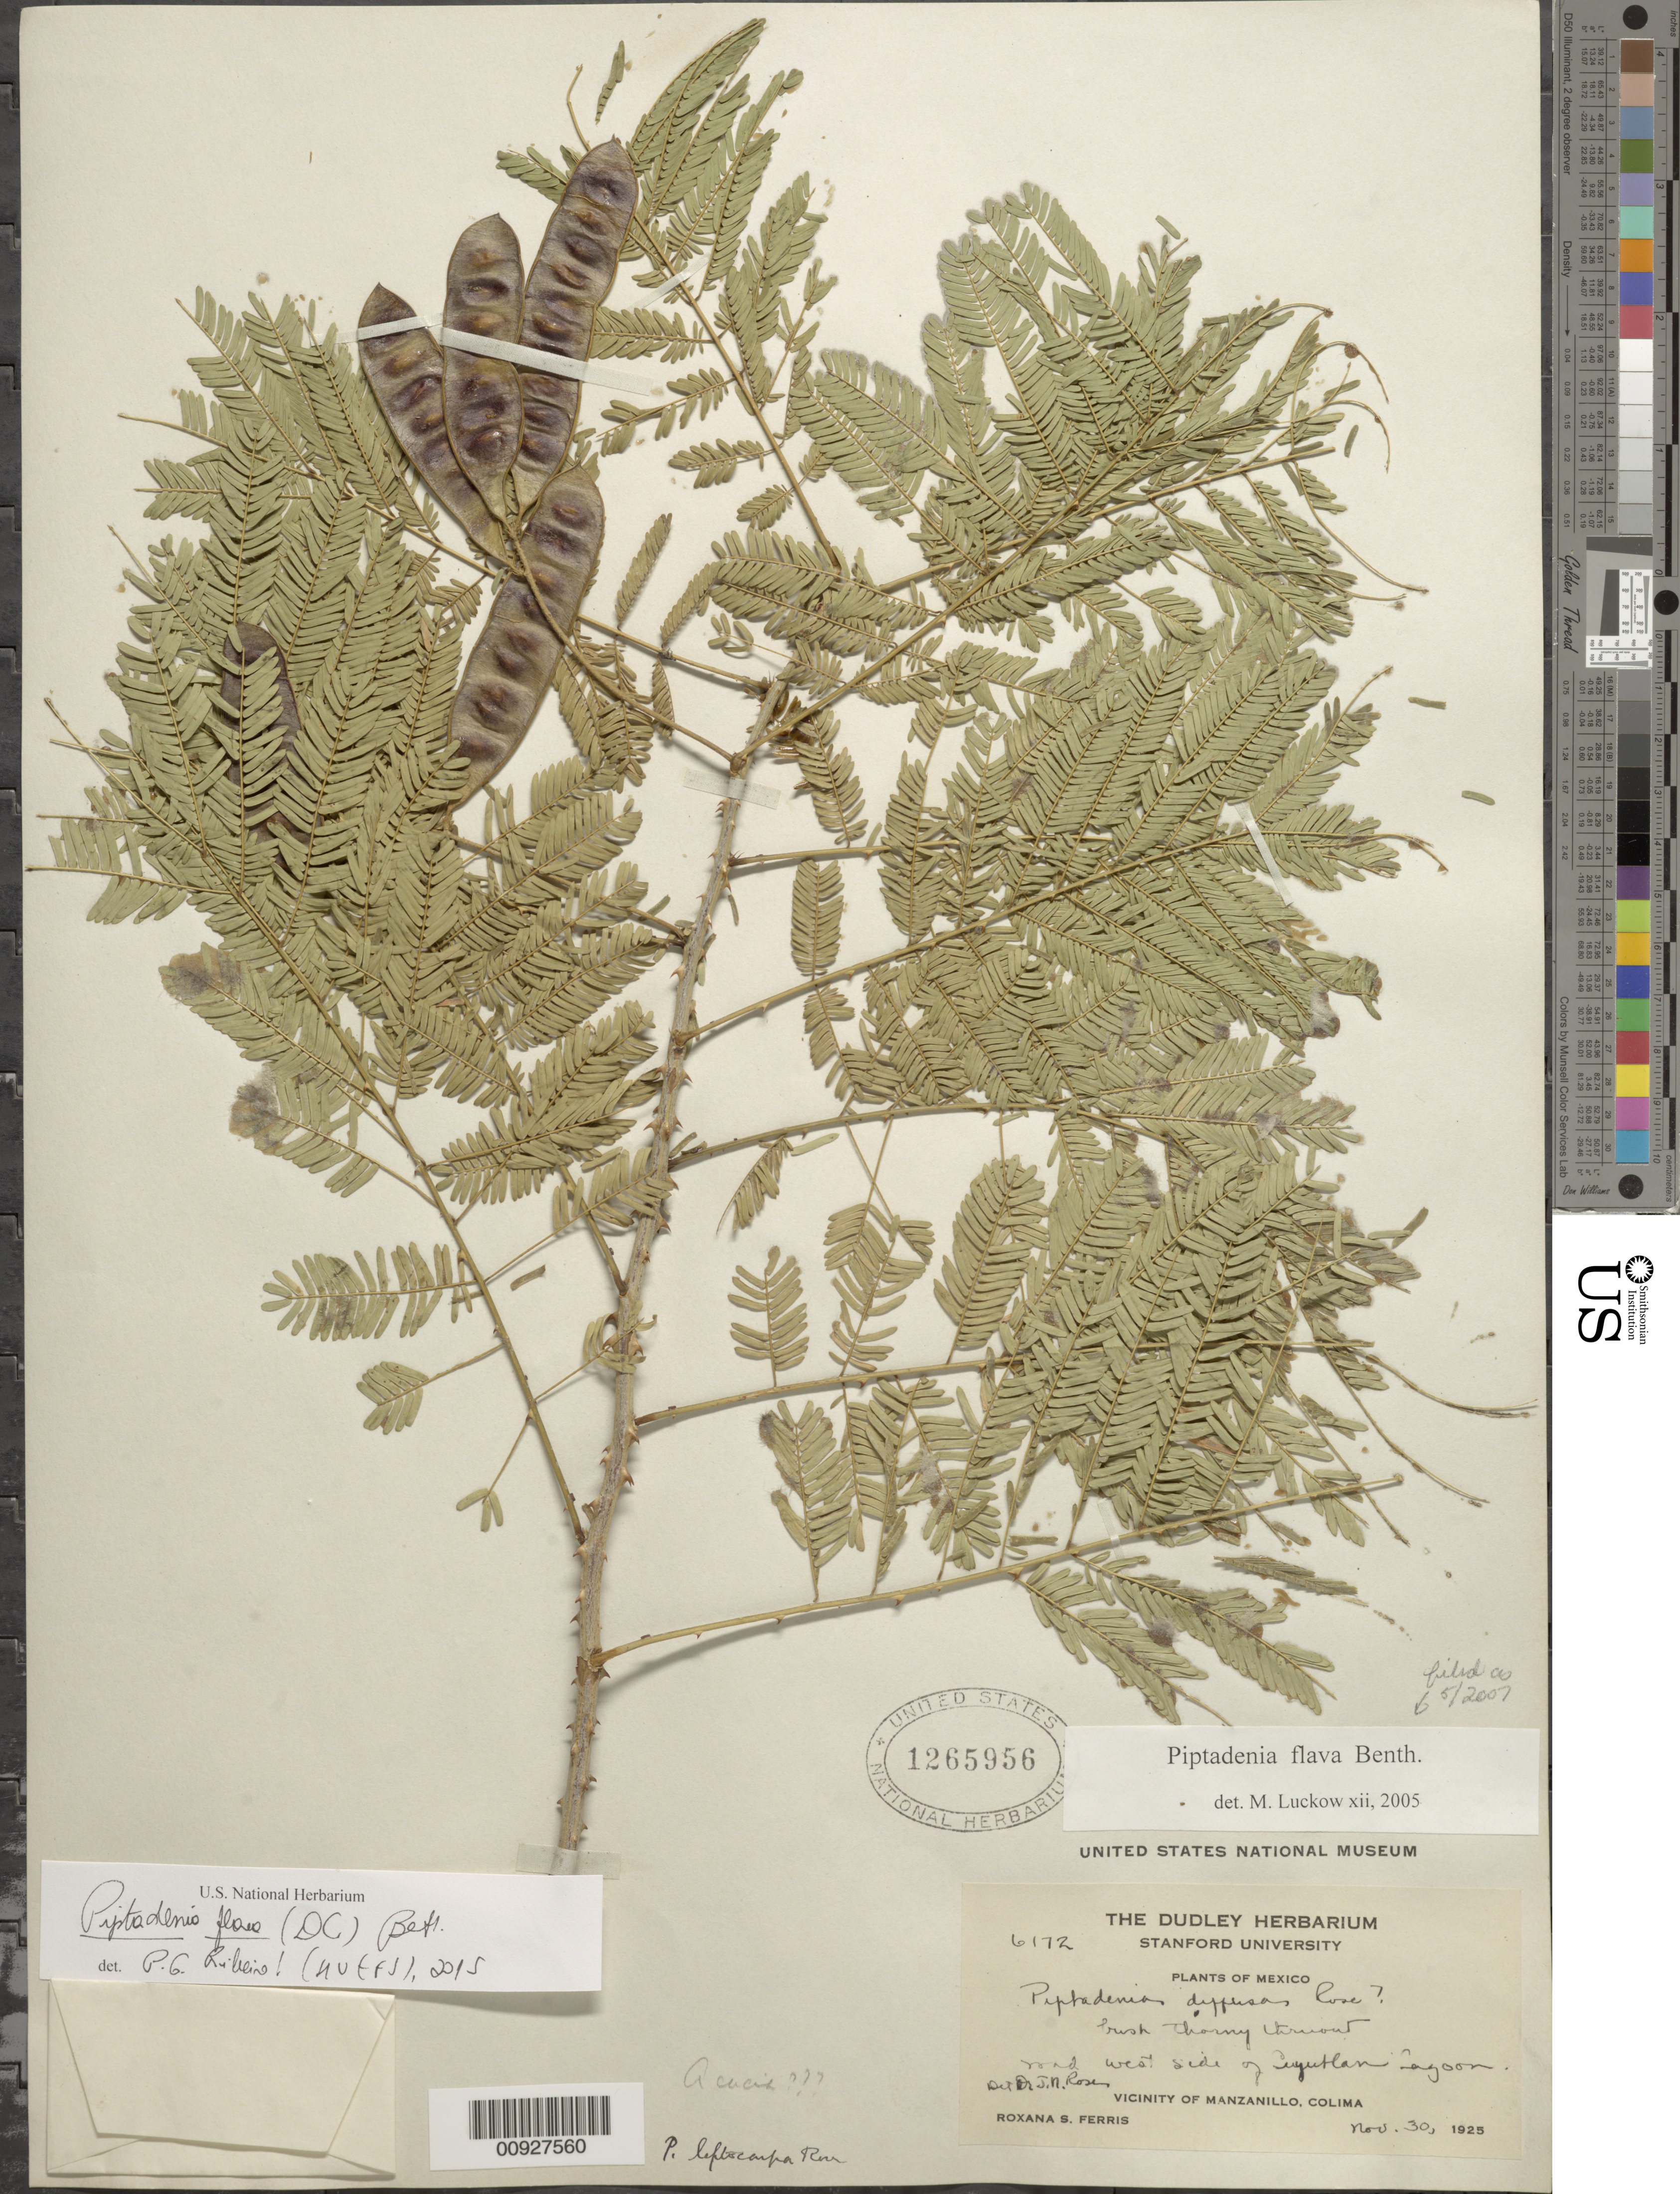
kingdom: Plantae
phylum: Tracheophyta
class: Magnoliopsida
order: Fabales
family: Fabaceae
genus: Piptadenia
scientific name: Piptadenia flava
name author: (DC.) Benth.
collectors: R. S. Ferris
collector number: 6172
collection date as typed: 30 Nov 1925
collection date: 1925-11-30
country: Mexico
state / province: Colima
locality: Road west side of Cuyutlan Lagoon. Vicinity of Manzanillo, Colima.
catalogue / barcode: US 1265956